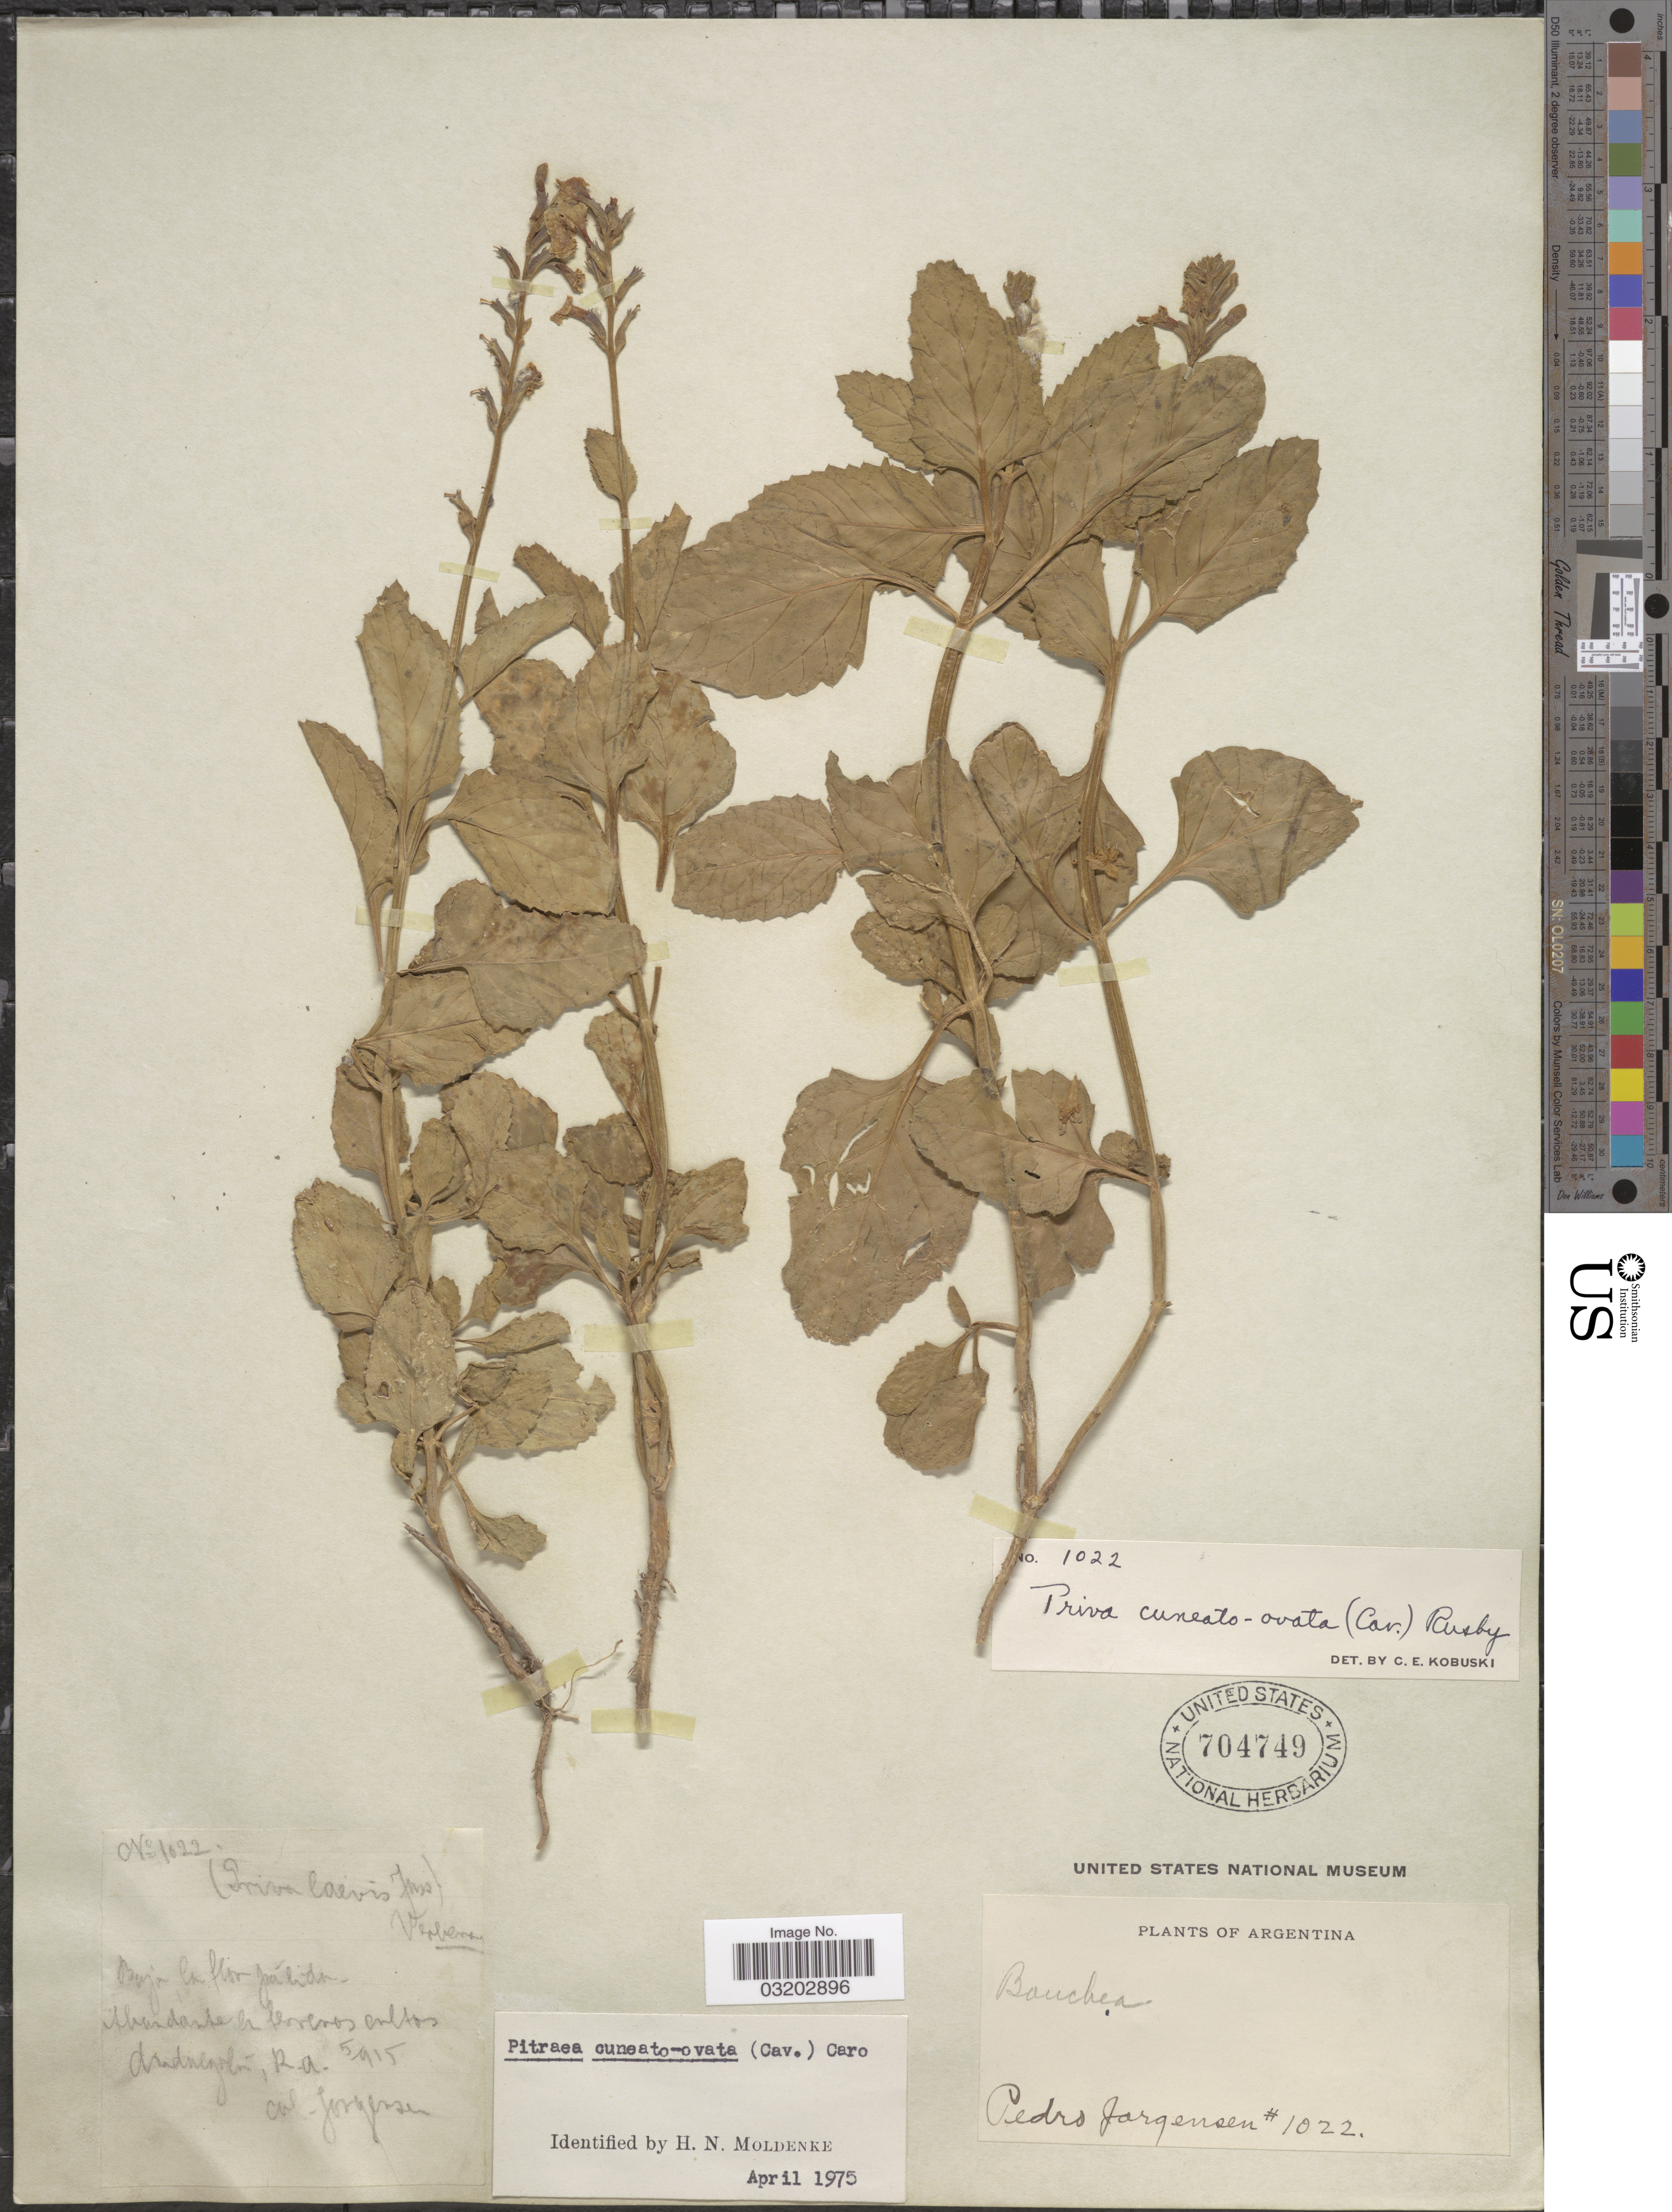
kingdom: Plantae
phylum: Tracheophyta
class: Magnoliopsida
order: Lamiales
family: Verbenaceae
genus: Pitraea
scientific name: Pitraea cuneato-ovata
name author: (Cav.) Caro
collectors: P. Jörgensen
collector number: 1022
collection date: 1915-05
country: Argentina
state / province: Catamarca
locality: Andalgalá, R.A.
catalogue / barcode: US 704749